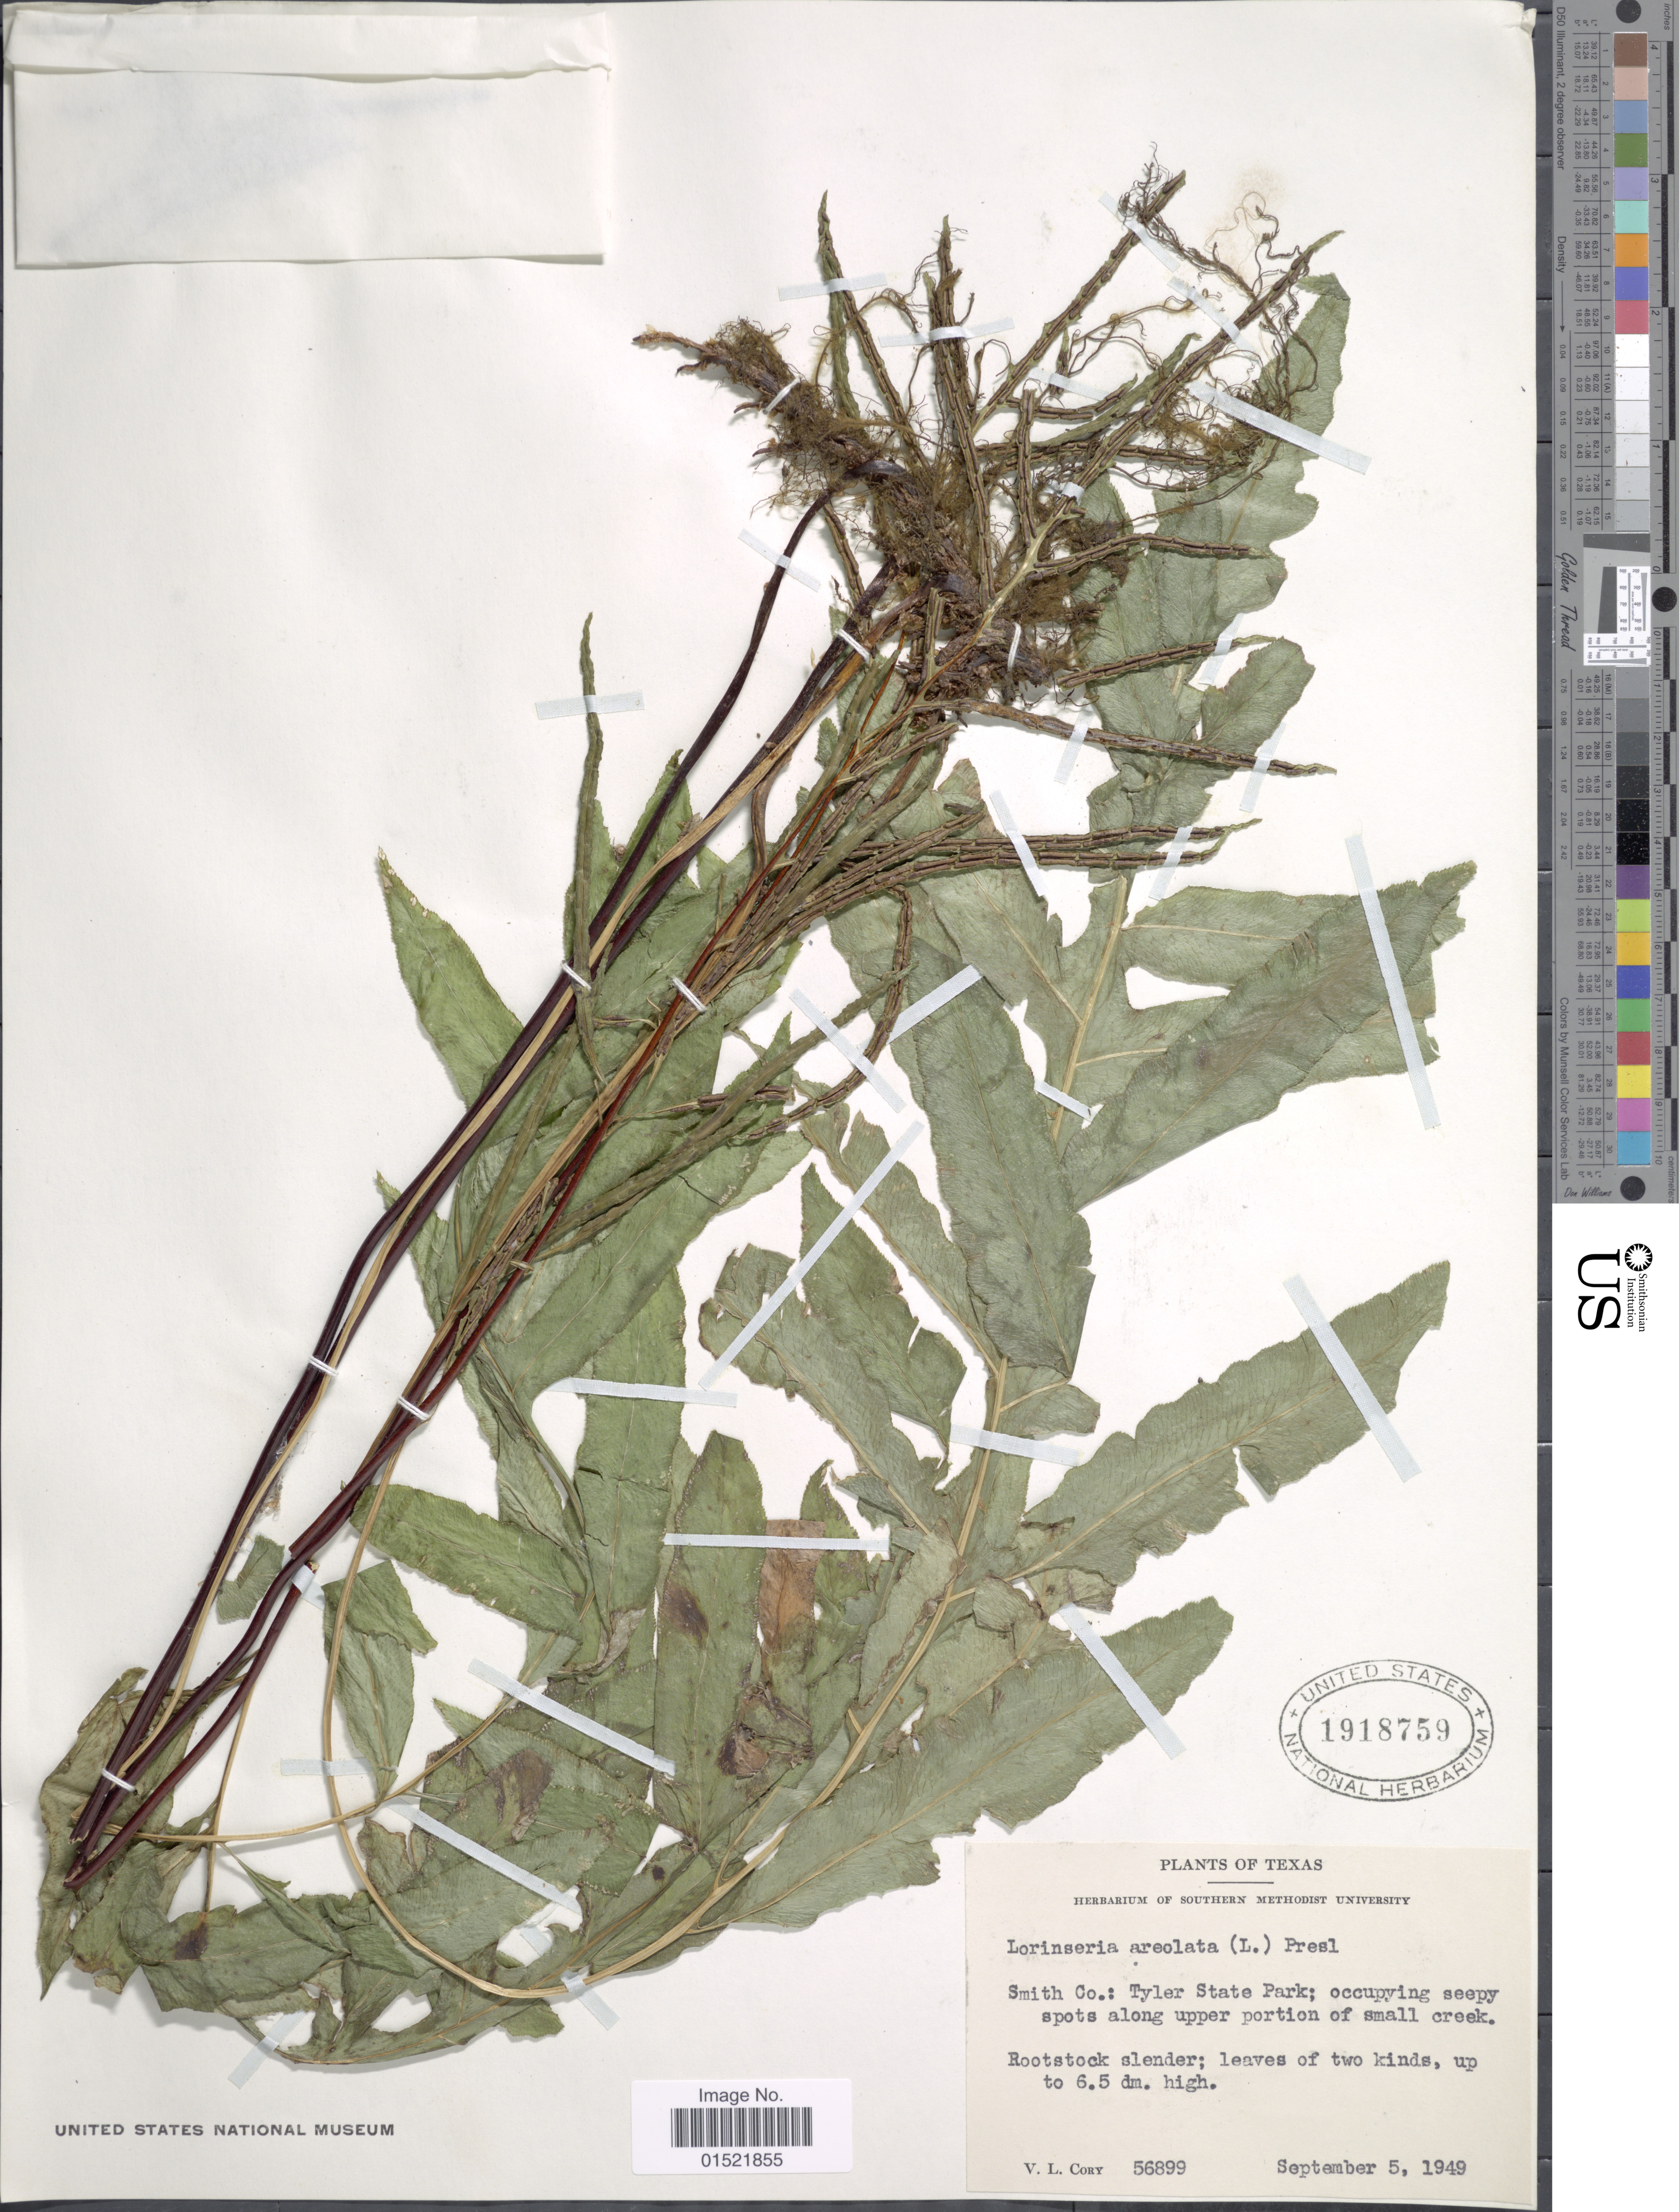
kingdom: Plantae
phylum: Tracheophyta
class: Polypodiopsida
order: Polypodiales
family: Blechnaceae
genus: Woodwardia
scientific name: Woodwardia areolata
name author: (L.) T. Moore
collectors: V. Cory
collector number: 56899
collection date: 1949-09-05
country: United States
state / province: Texas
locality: Smith Co.: Tyler State Park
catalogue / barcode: US 1918759